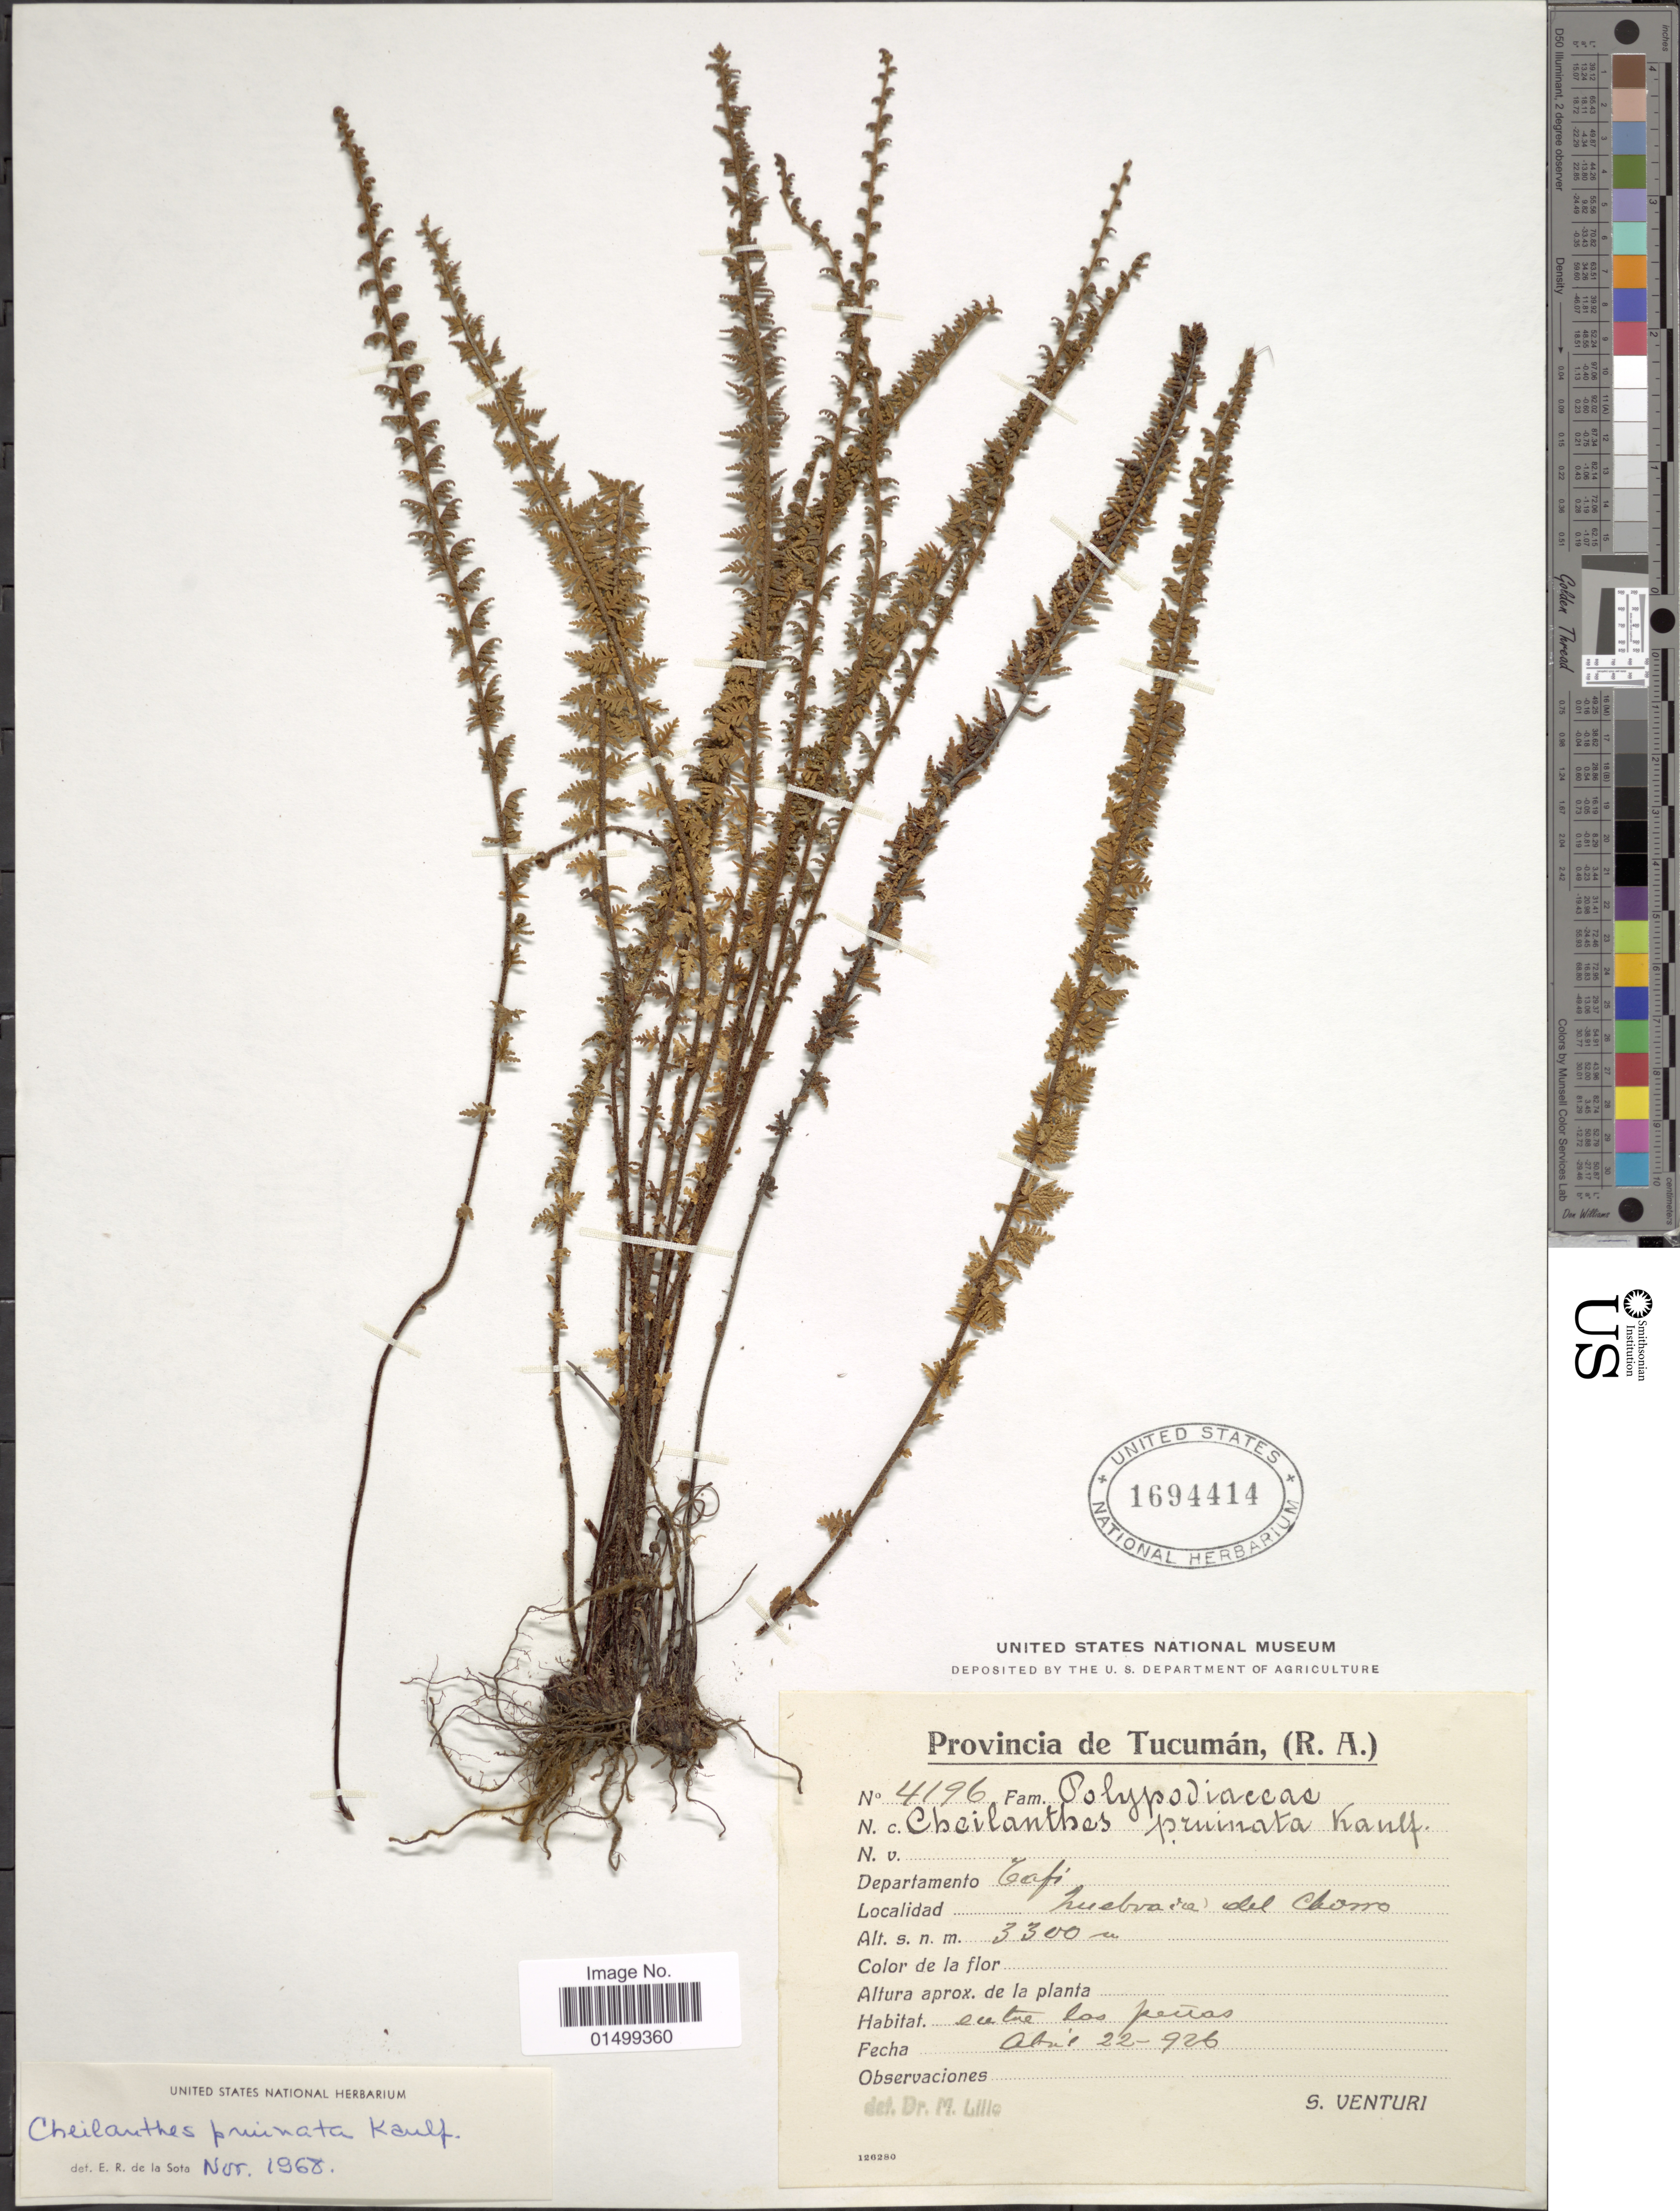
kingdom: Plantae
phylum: Tracheophyta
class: Polypodiopsida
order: Polypodiales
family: Pteridaceae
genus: Cheilanthes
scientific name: Cheilanthes pruinata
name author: Kaulf.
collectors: S. Venturi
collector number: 4196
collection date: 1926-04-22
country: Argentina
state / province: Tucuman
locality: (R. A ), Dep. Tafi, huebvaira del Chorro.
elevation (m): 3300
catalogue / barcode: US 1694414